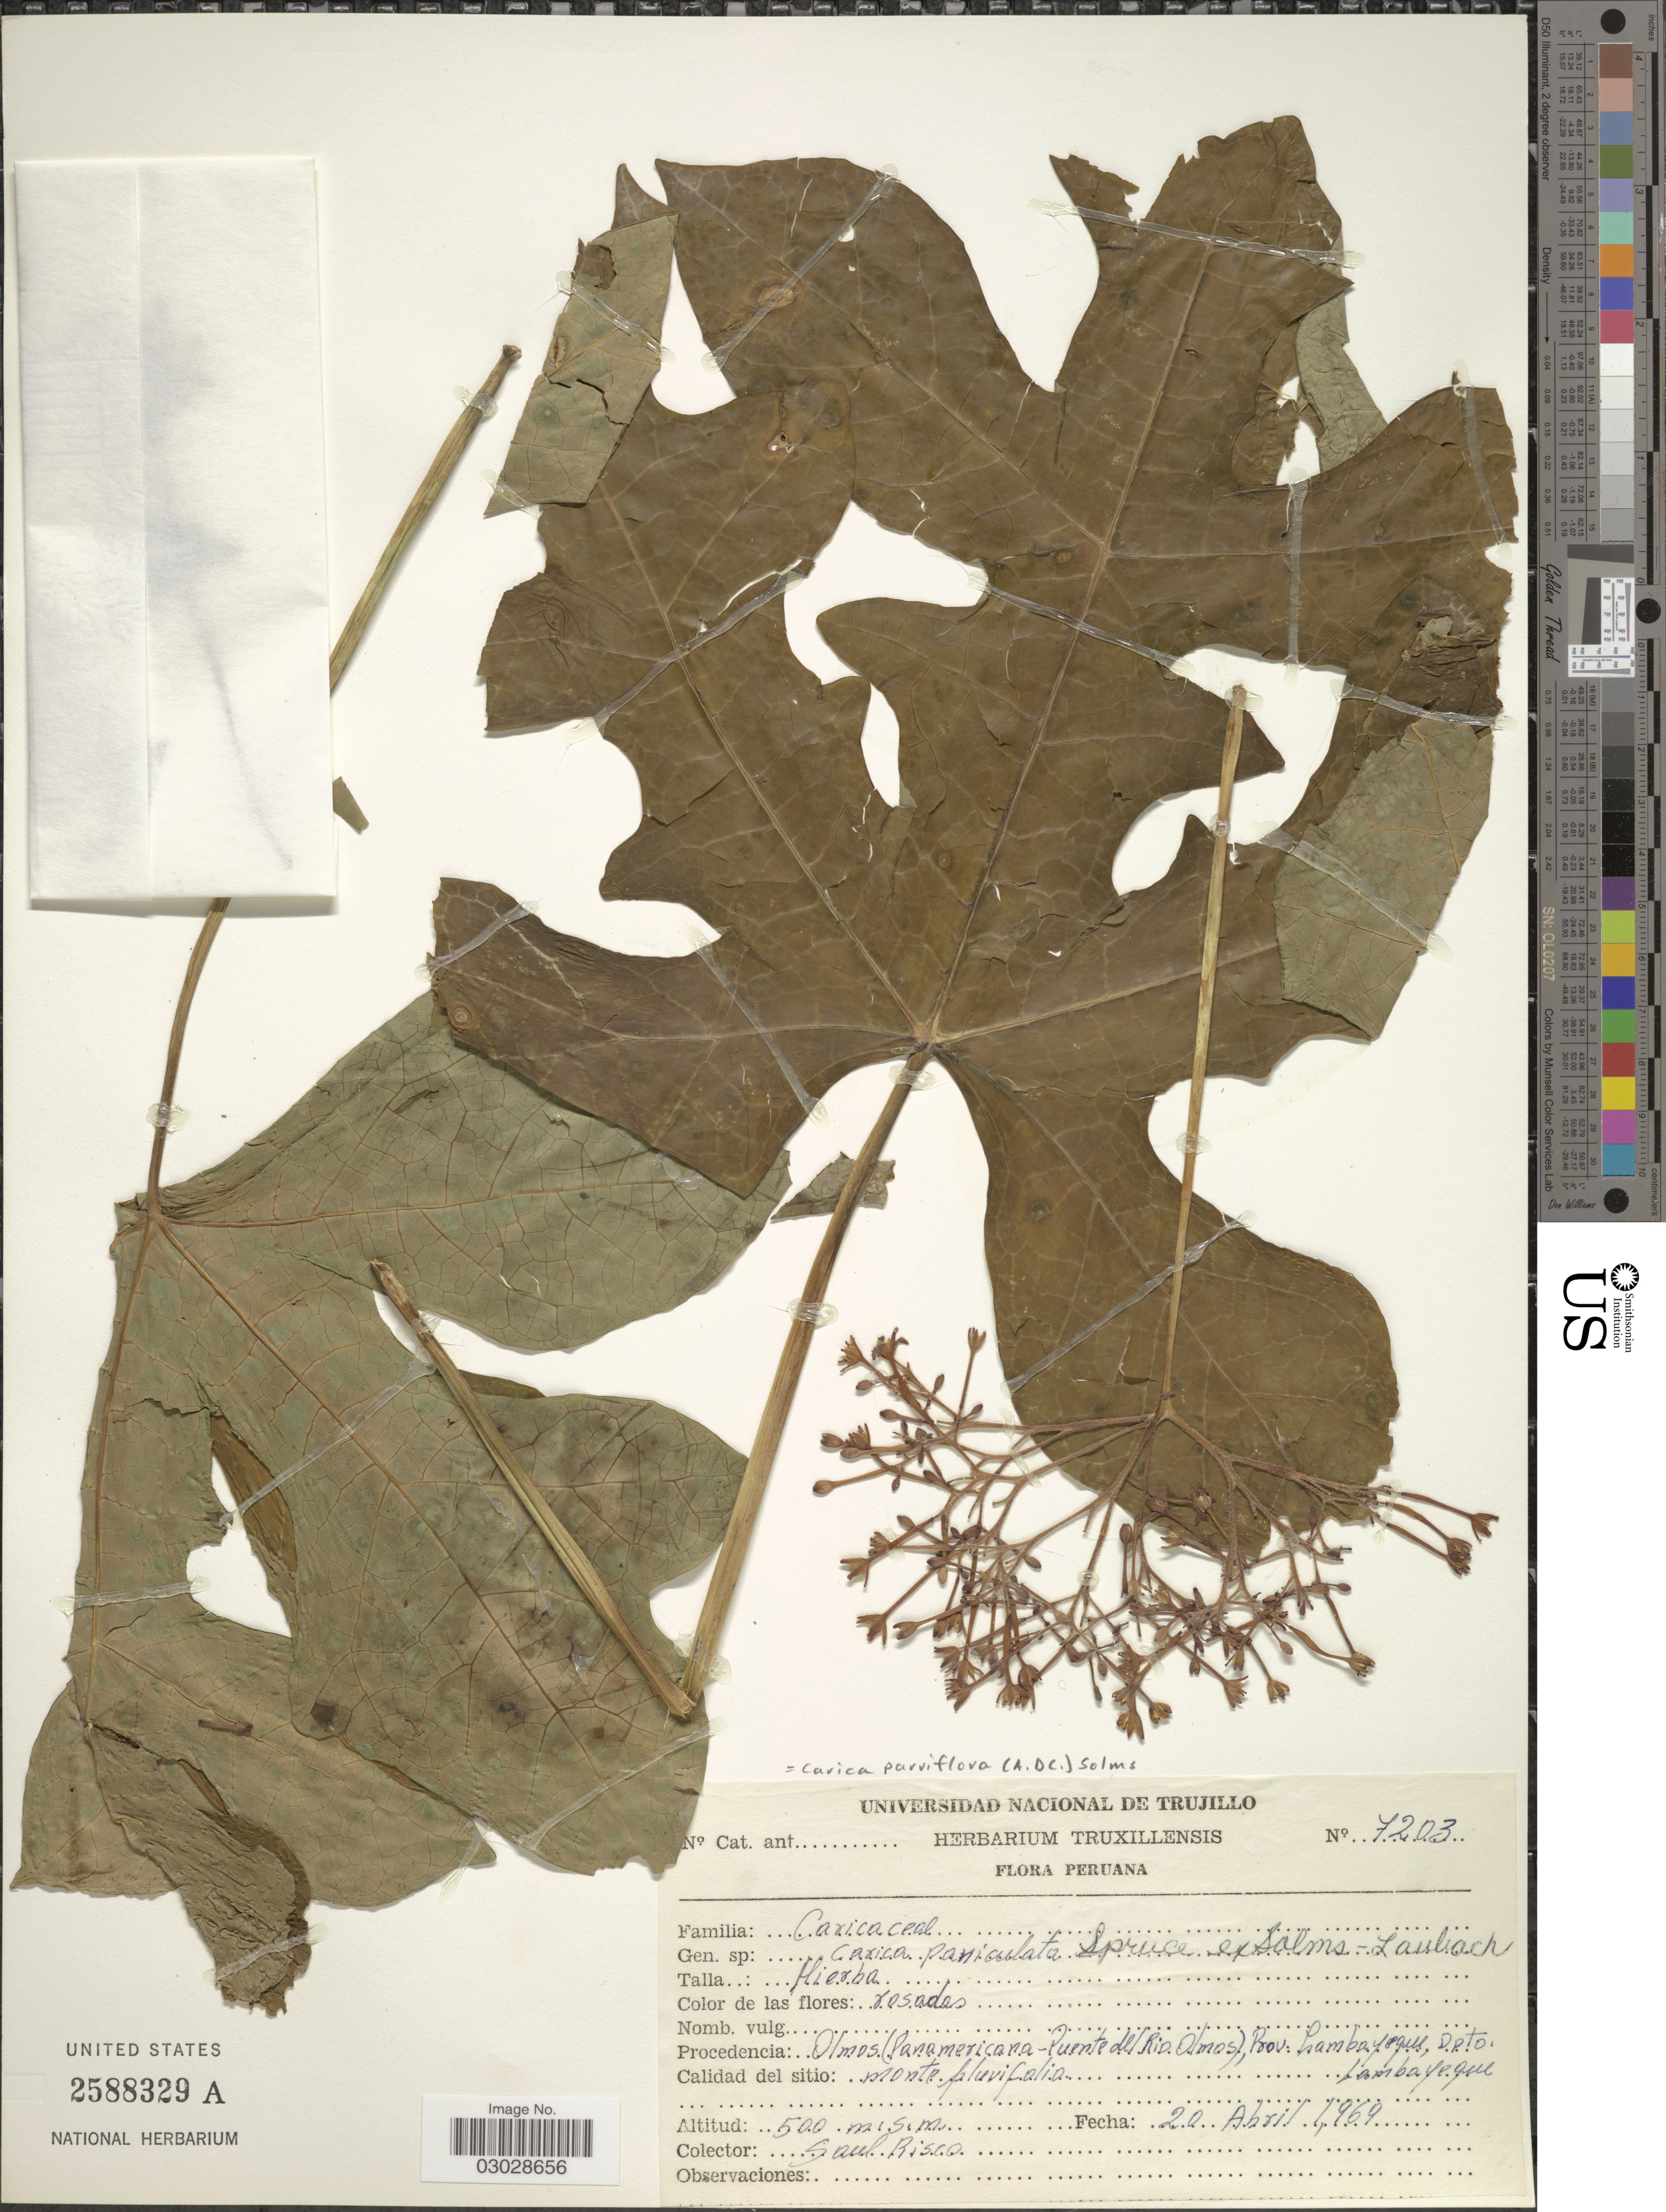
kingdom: Plantae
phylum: Tracheophyta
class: Magnoliopsida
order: Brassicales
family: Caricaceae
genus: Vasconcellea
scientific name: Vasconcellea parviflora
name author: A. DC.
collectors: S. Risco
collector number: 7203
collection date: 1969-04-20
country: Peru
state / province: Lambayeque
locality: Olmos (Panamericana - Puente del Río Olmos), Prov. Lambayeque, Dpto. Lambayeque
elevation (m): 500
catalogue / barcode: US 2588329A